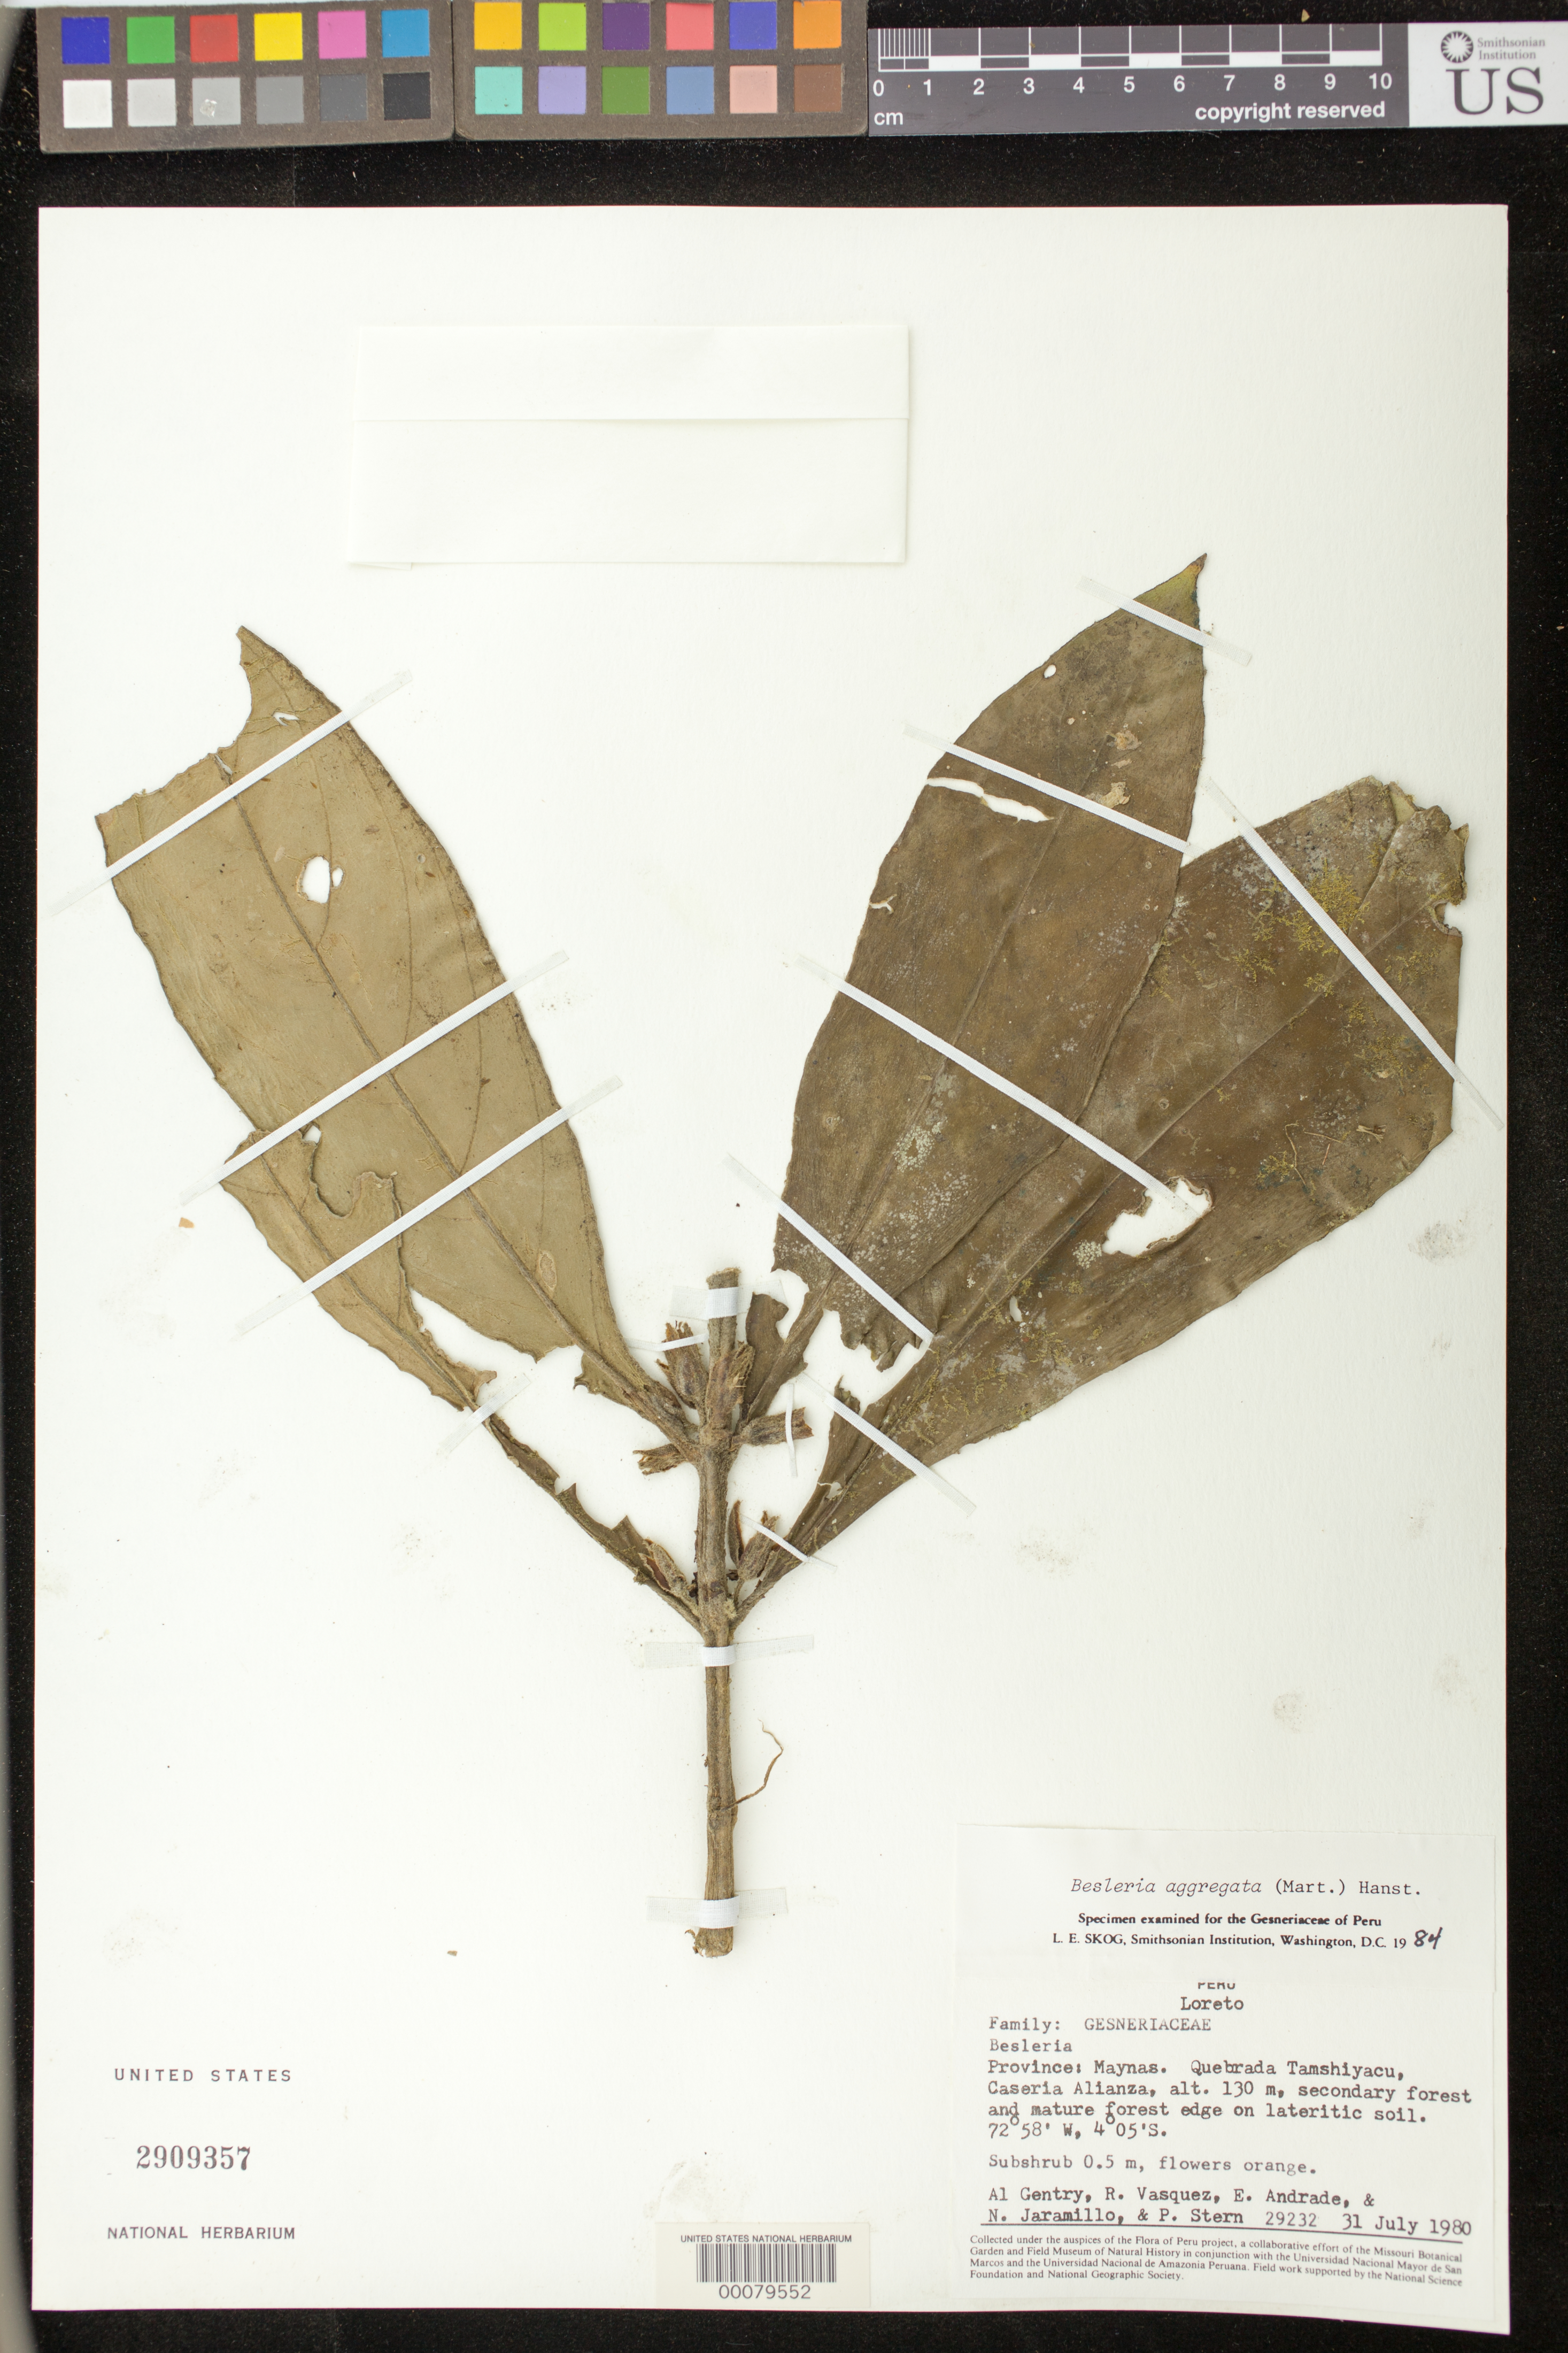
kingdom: Plantae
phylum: Tracheophyta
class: Magnoliopsida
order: Lamiales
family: Gesneriaceae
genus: Besleria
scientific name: Besleria aggregata var. aggregata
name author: (Mart.) Hanst.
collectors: A. H. Gentry, R. Vásquez, N. Jaramillo & P. Stern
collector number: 29232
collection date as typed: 31 Jul 1980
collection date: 1980-07-31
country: Peru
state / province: Loreto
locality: Prov. Maynas; Quebrada Tamshiyacu, Caseria Alianza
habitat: Secondary forest and mature forest edge on lateritic soil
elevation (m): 130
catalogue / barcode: US 2909357